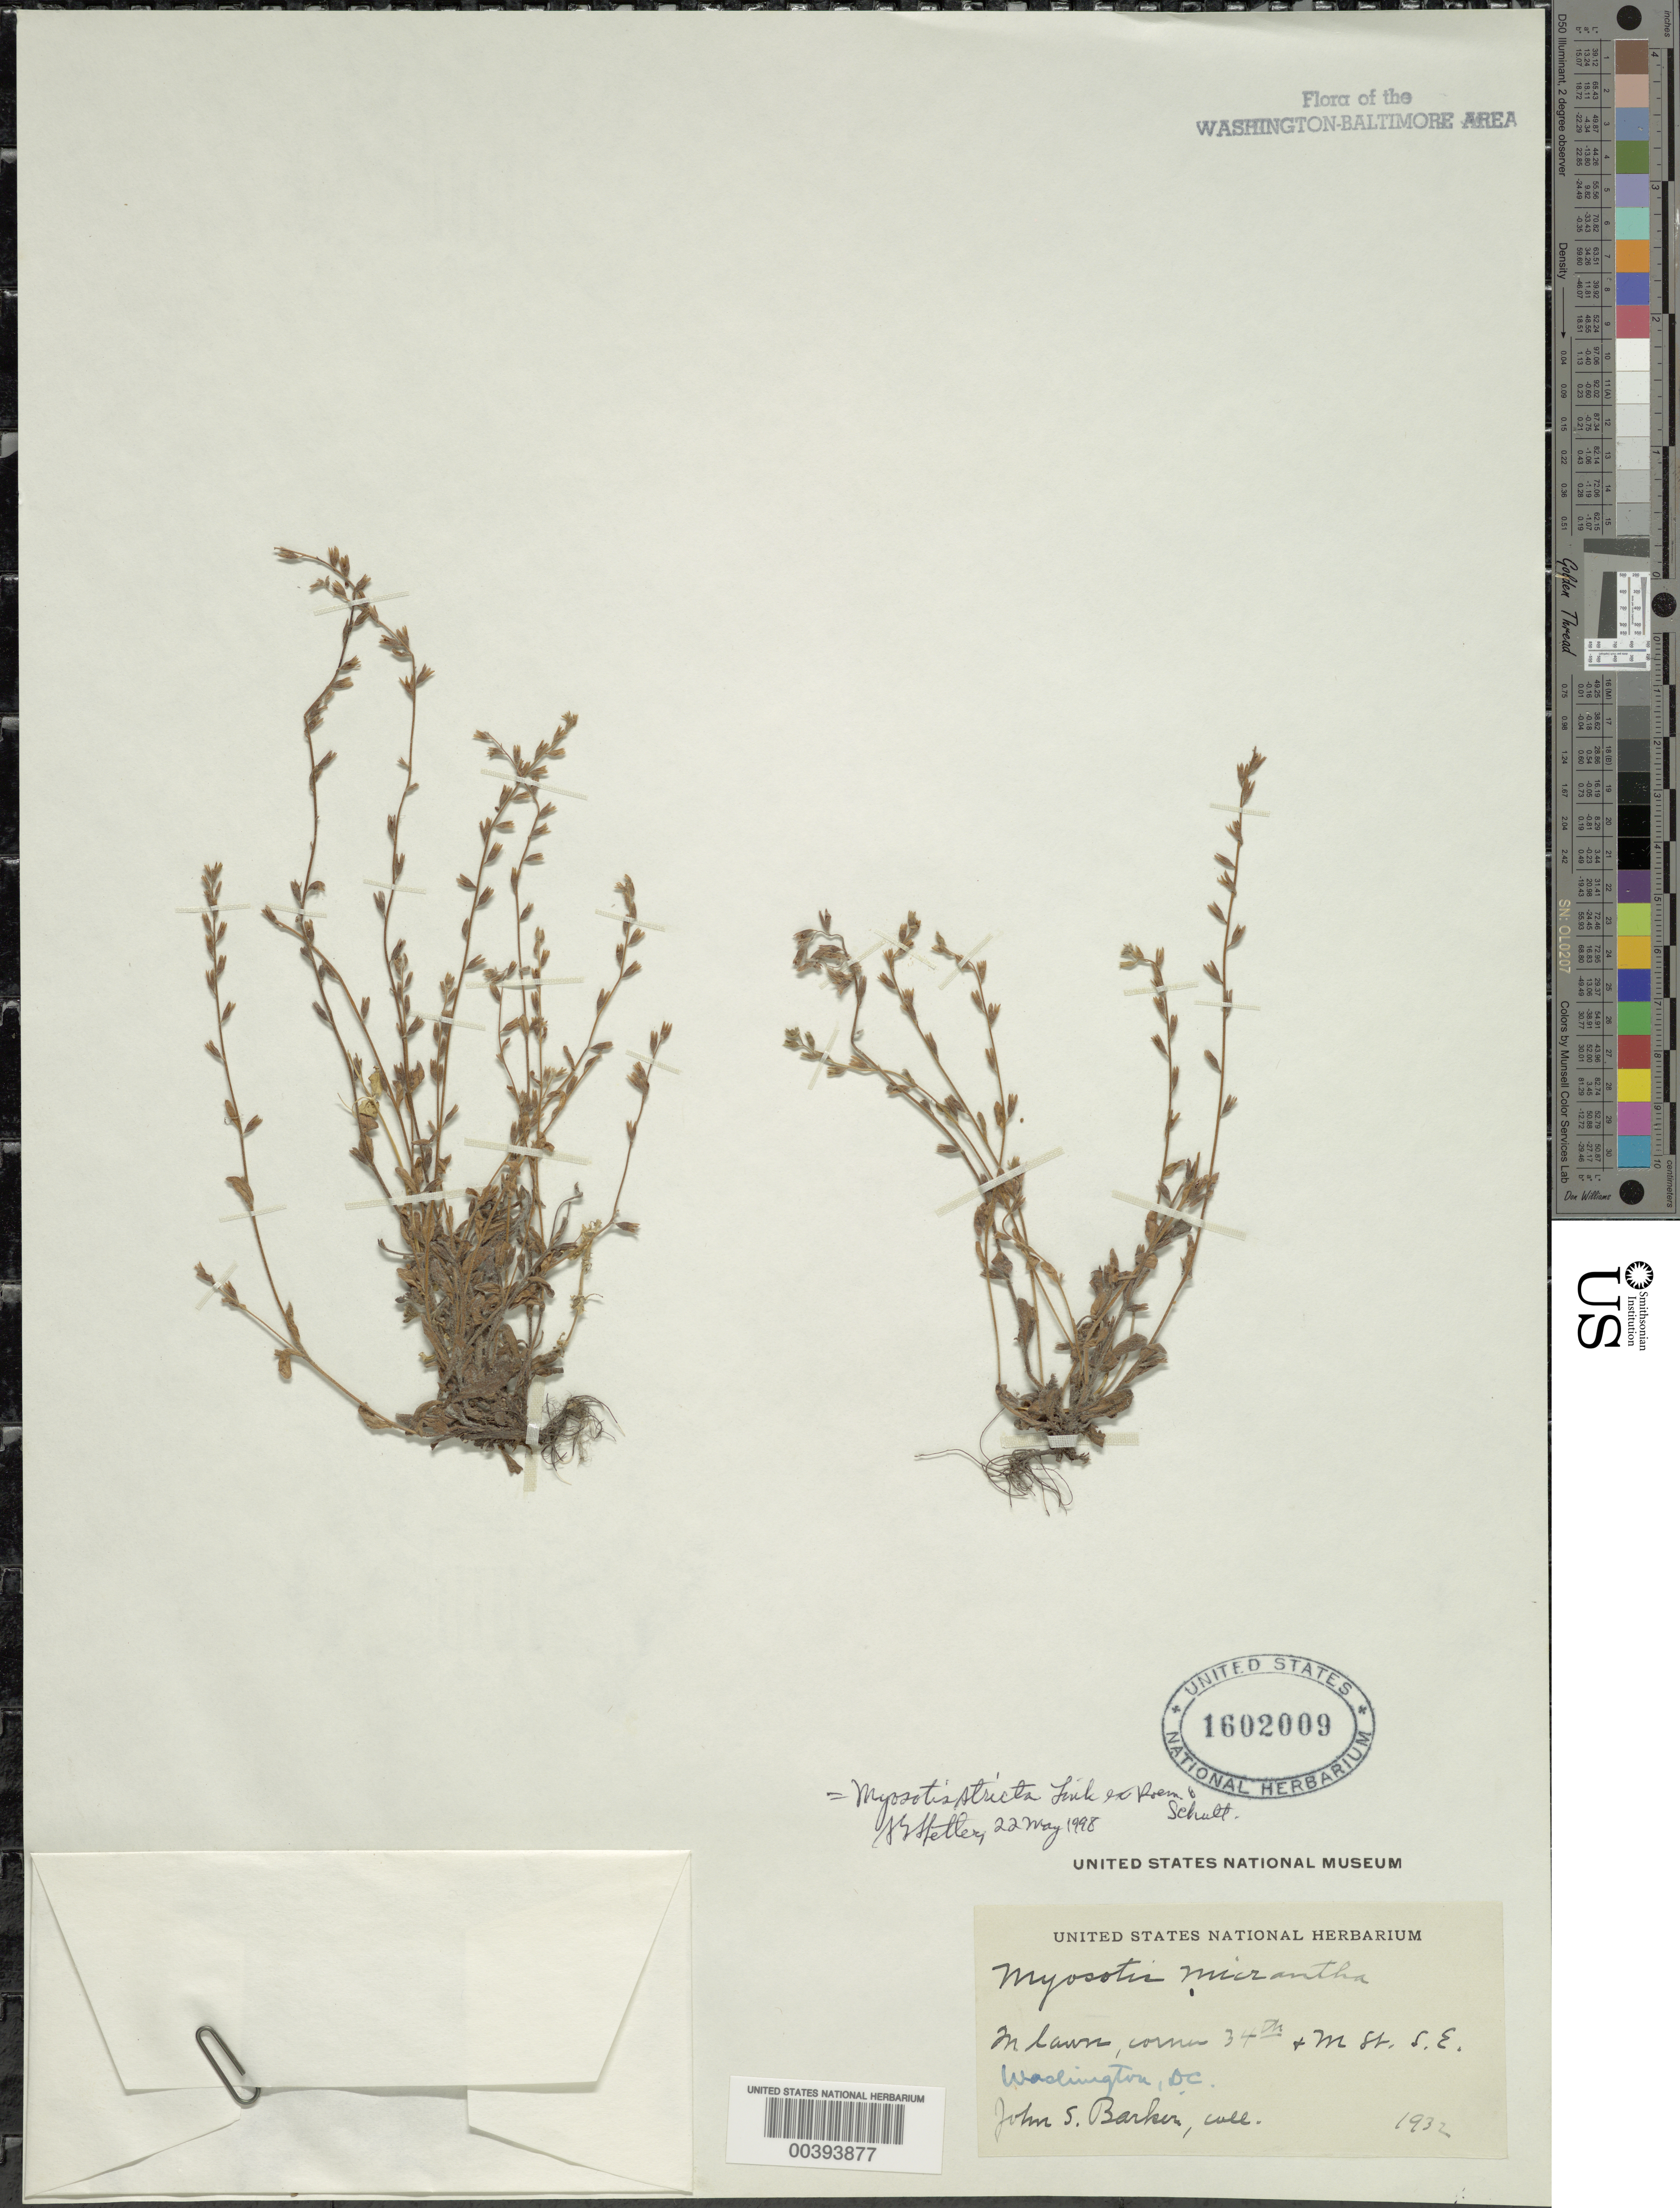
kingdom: Plantae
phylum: Tracheophyta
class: Magnoliopsida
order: Boraginales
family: Boraginaceae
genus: Myosotis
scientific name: Myosotis stricta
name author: Link ex Roem. & Schult.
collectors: J. S. Barker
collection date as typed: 1932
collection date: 1932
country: United States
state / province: District of Columbia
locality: corner of 34th and M Street, SE Washington DC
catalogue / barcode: US 1602009